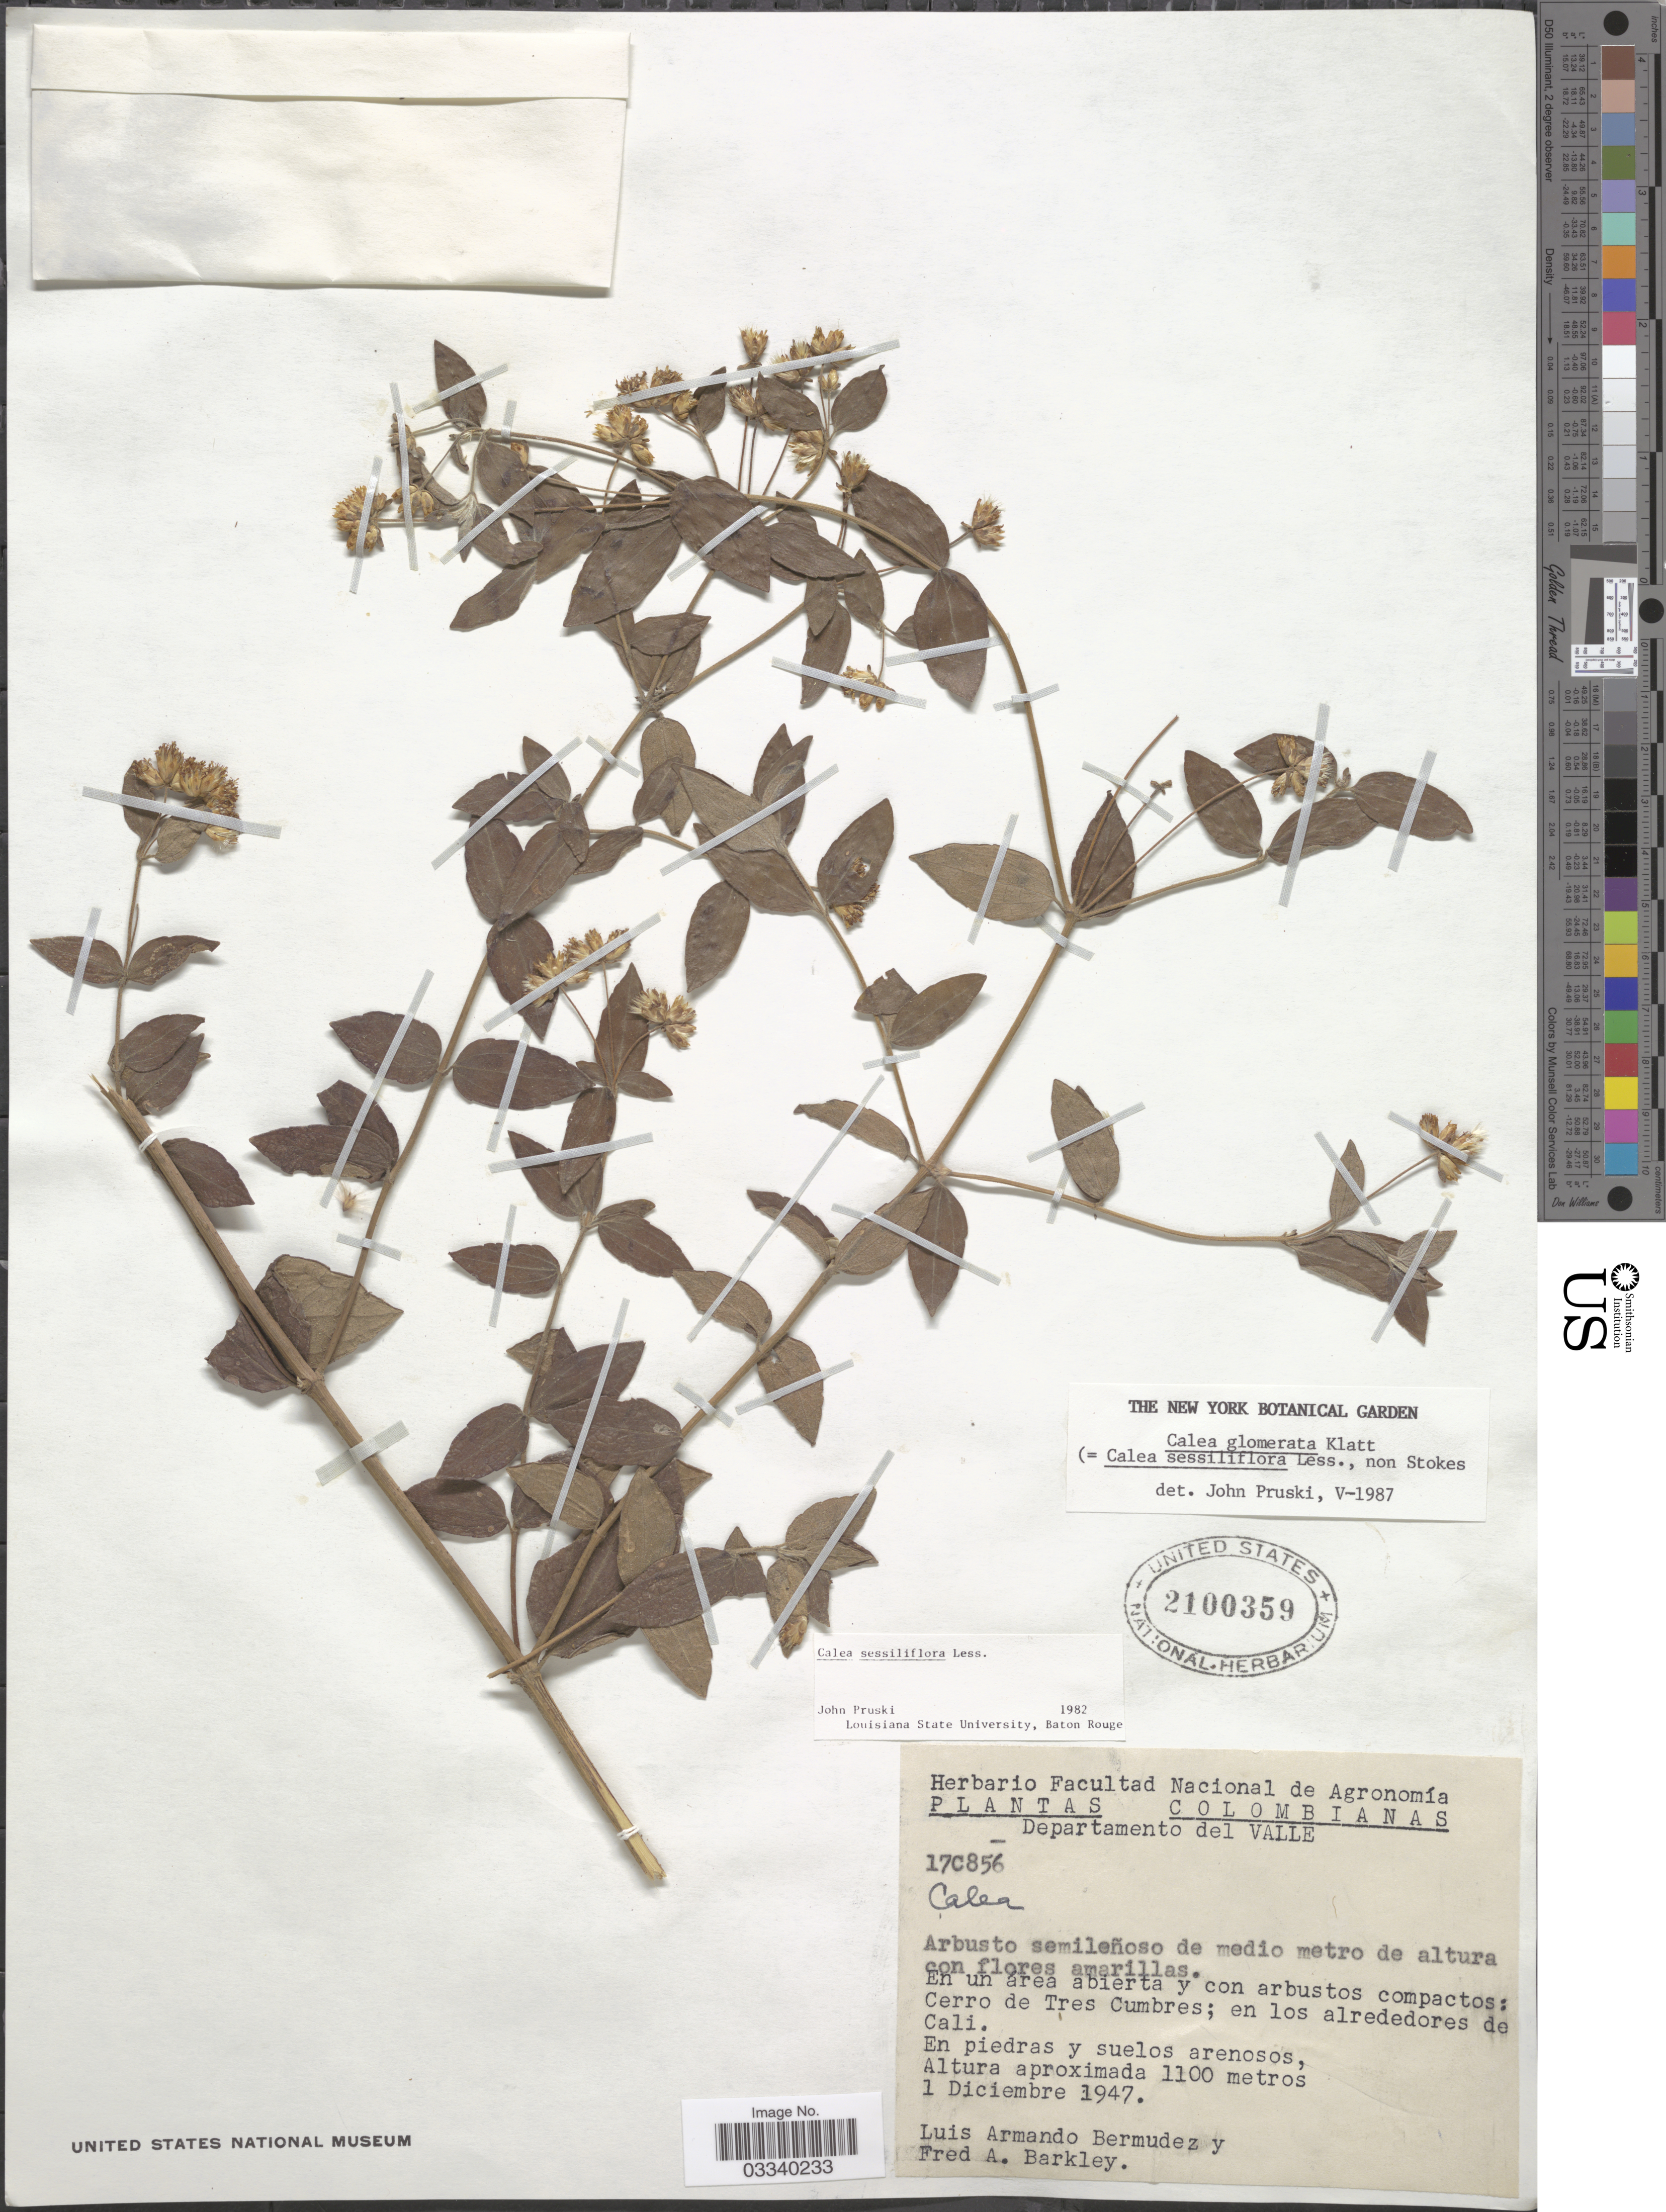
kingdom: Plantae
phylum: Tracheophyta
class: Magnoliopsida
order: Asterales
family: Asteraceae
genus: Calea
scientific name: Calea sessiliflora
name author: Less.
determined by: Pruski, J. F.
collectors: L. Bermudez & F. A. Barkley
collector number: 17C856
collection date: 1947-12-01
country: Colombia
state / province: Valle del Cauca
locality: Departamento del Valle. Cerro de Tres Cumbres; en los alrededores de Cali.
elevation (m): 1100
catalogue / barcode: US 2100359